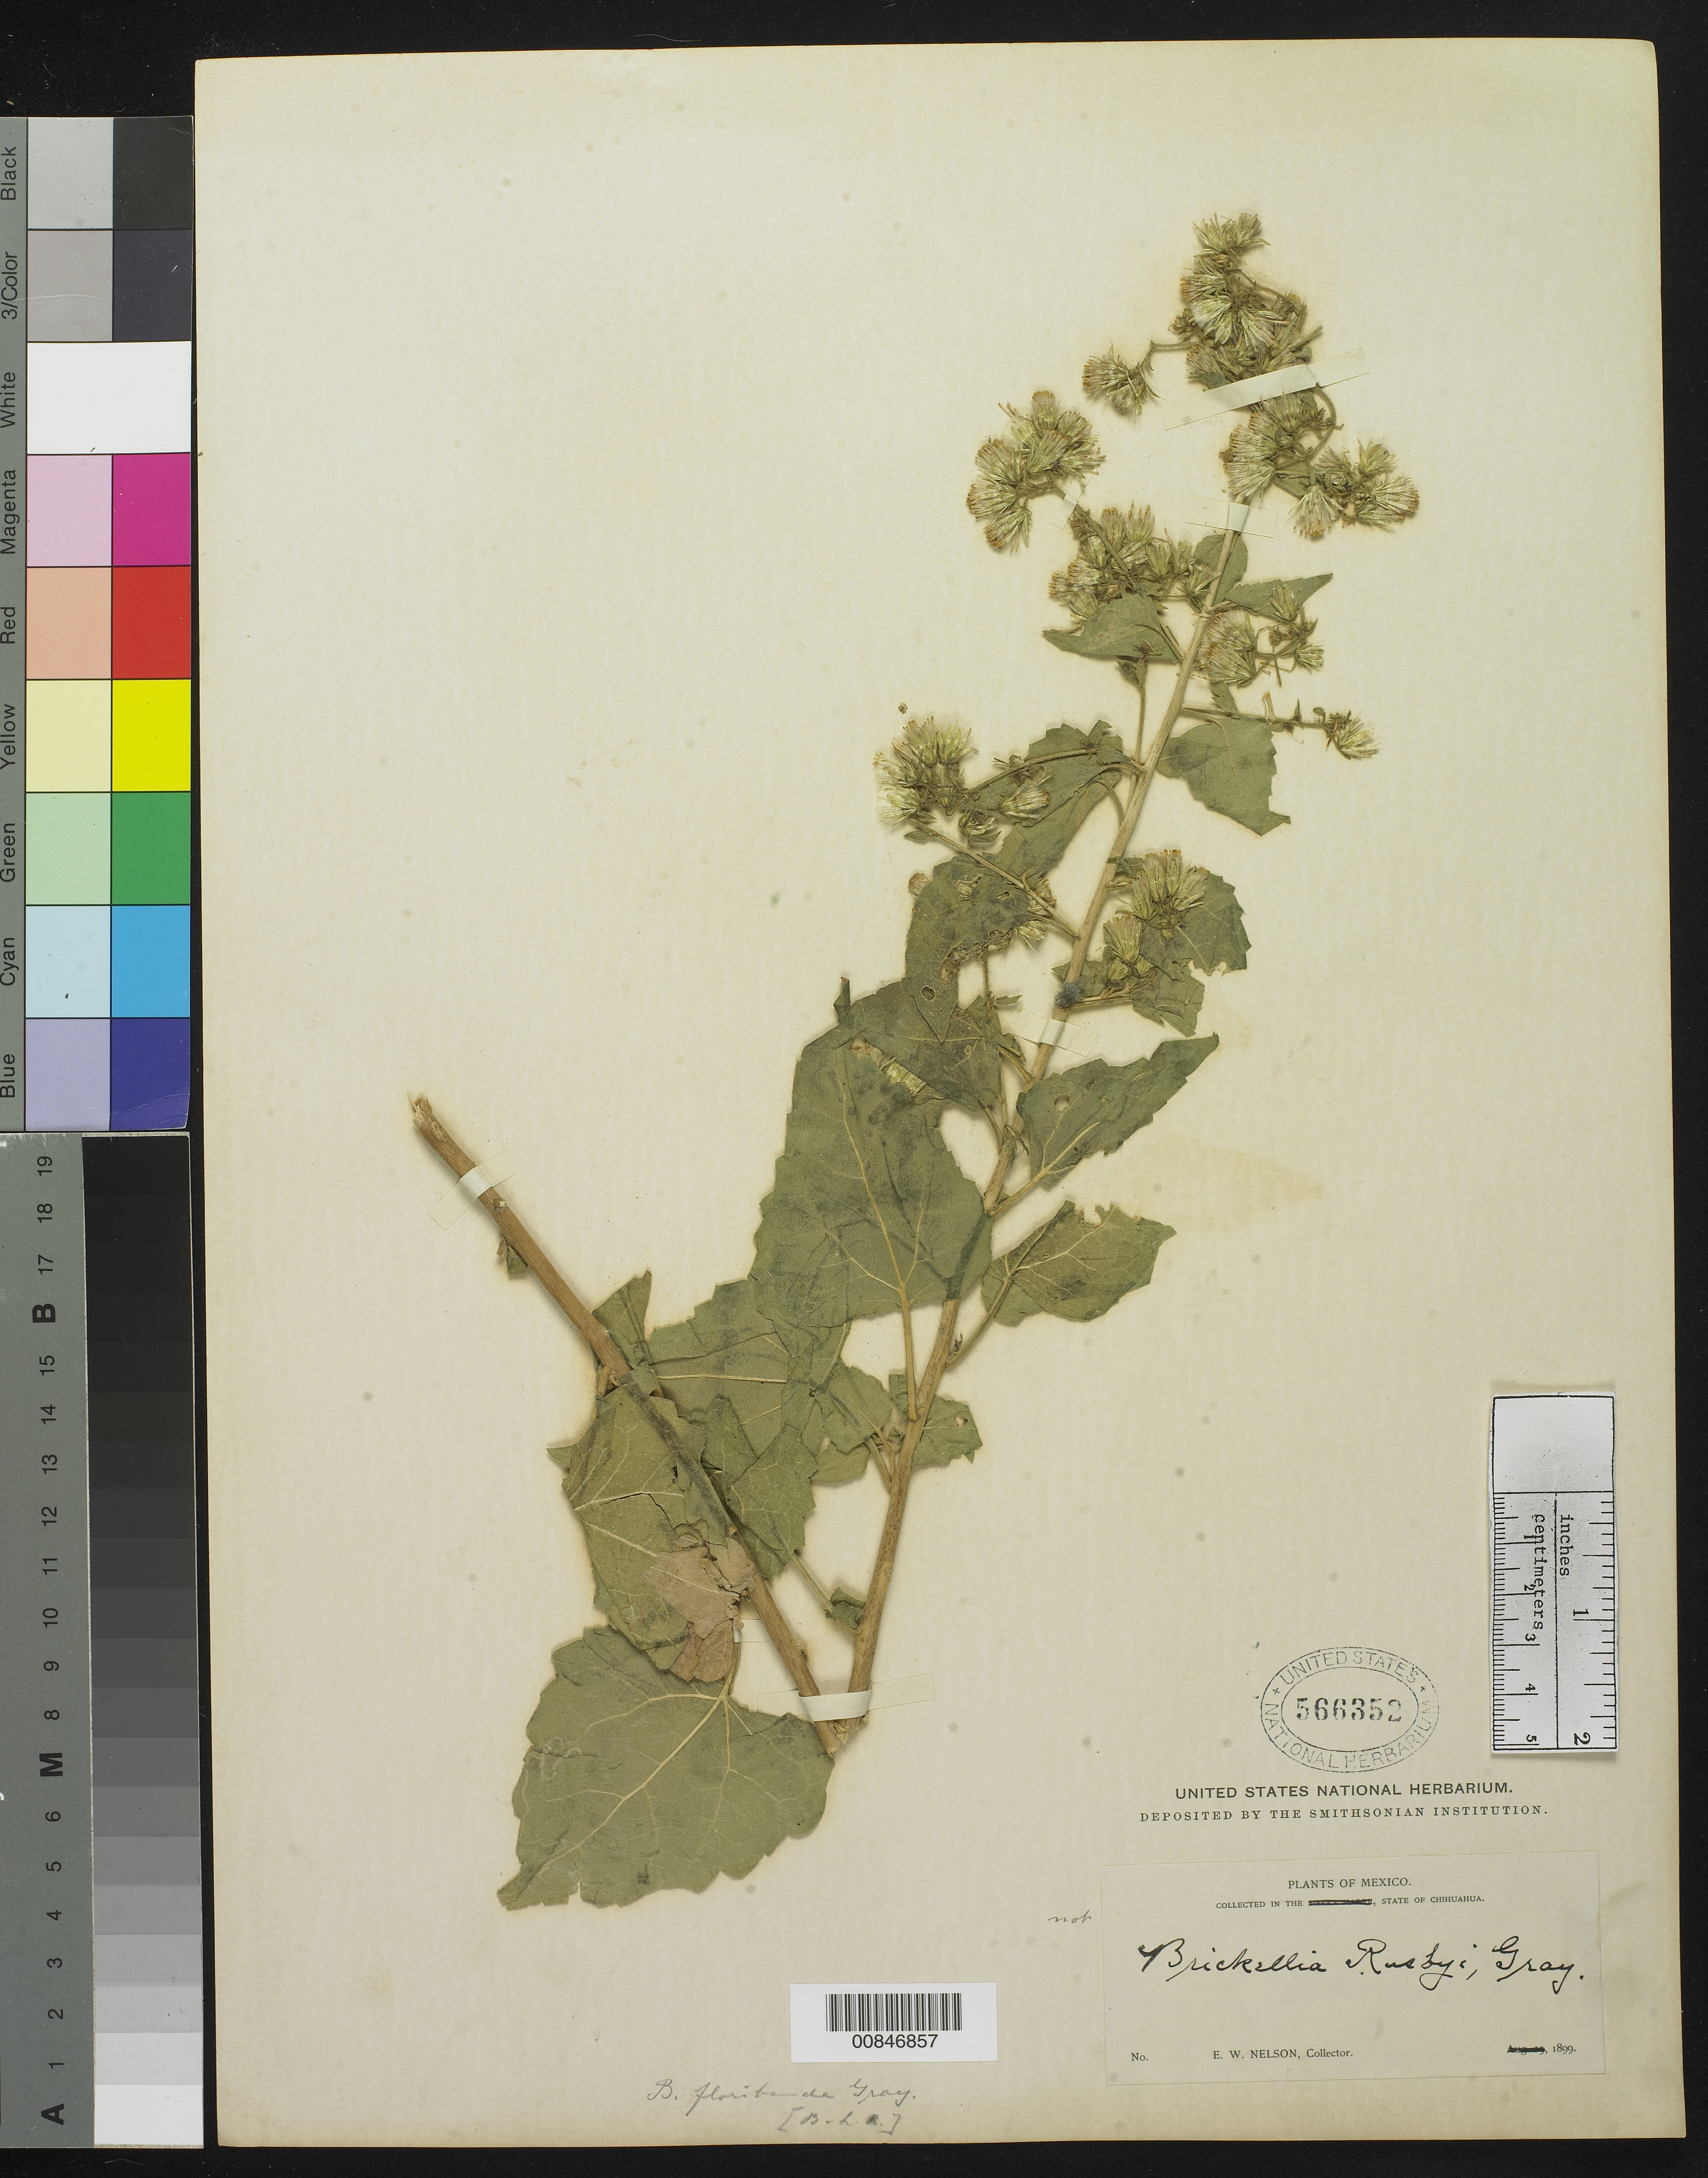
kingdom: Plantae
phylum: Tracheophyta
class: Magnoliopsida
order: Asterales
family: Asteraceae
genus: Brickellia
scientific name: Brickellia floribunda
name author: A. Gray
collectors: E. W. Nelson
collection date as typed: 1899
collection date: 1899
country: Mexico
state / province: Chihuahua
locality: Chihuahua.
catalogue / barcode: US 566352